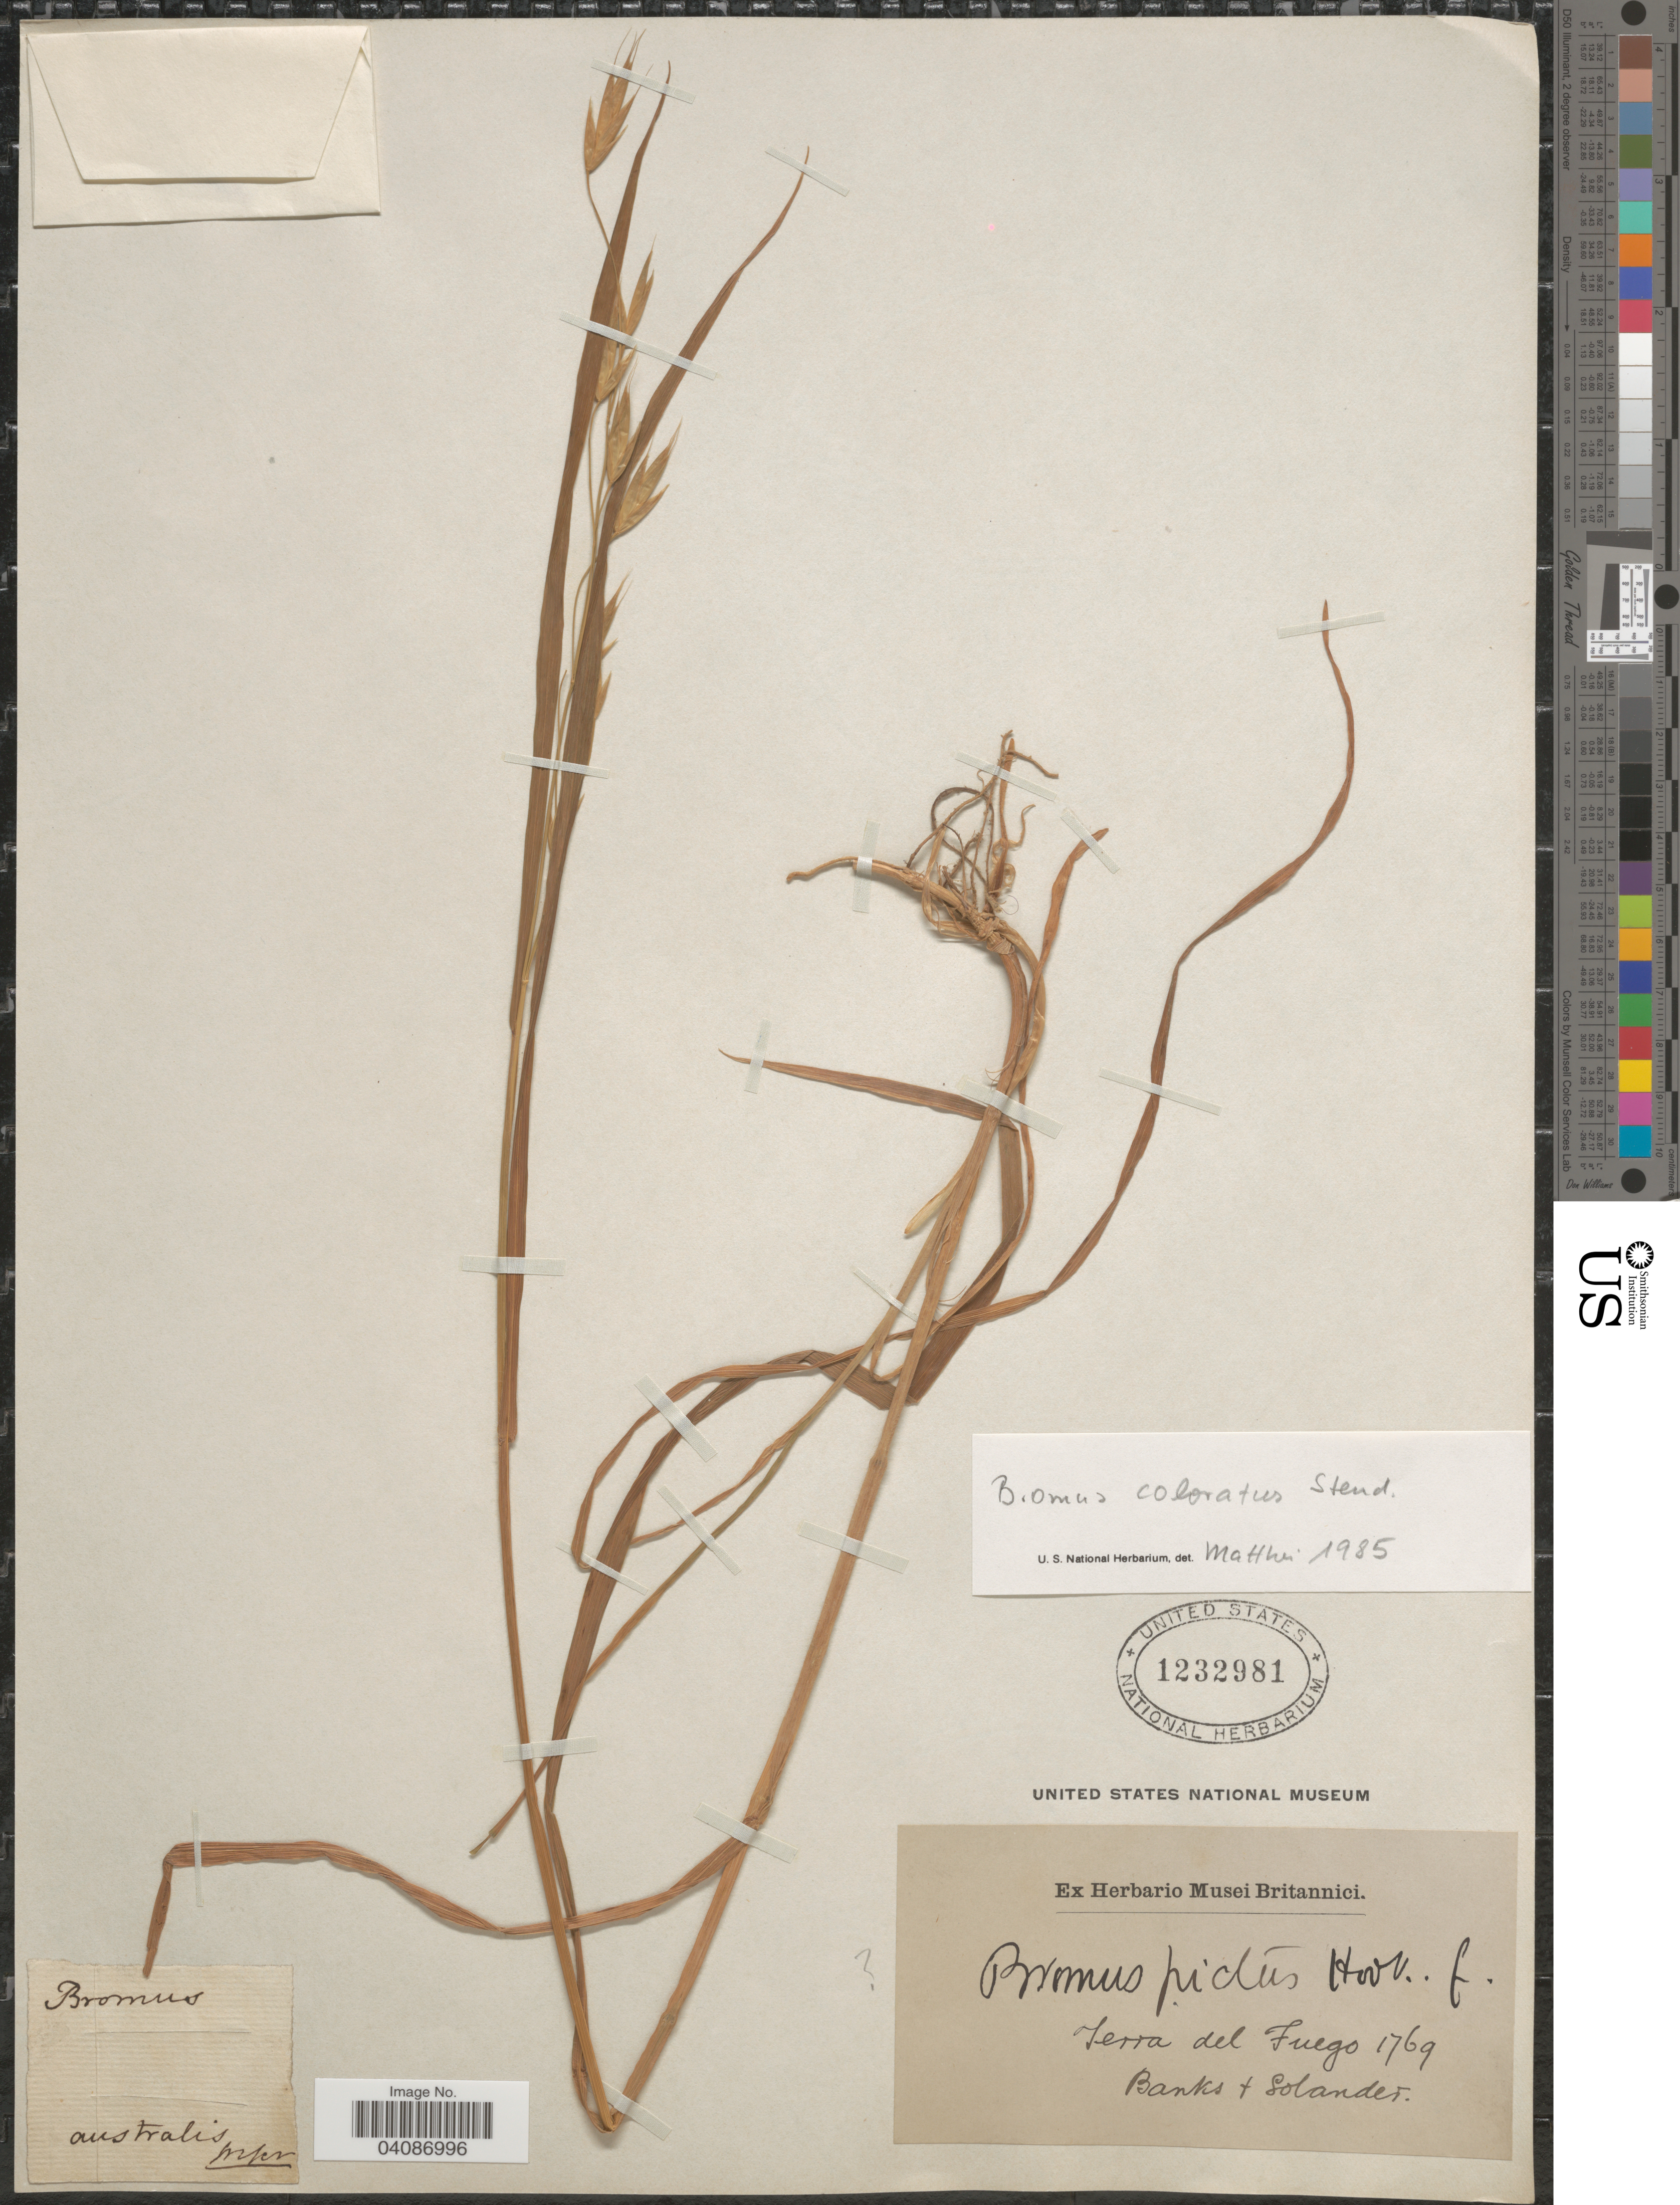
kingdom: Plantae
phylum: Tracheophyta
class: Liliopsida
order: Poales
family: Poaceae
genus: Bromus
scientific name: Bromus coloratus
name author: Steud.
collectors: -- Banks & -- Solander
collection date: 1769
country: Argentina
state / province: Tierra del Fuego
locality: Terra del Fuego.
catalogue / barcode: US 1232981